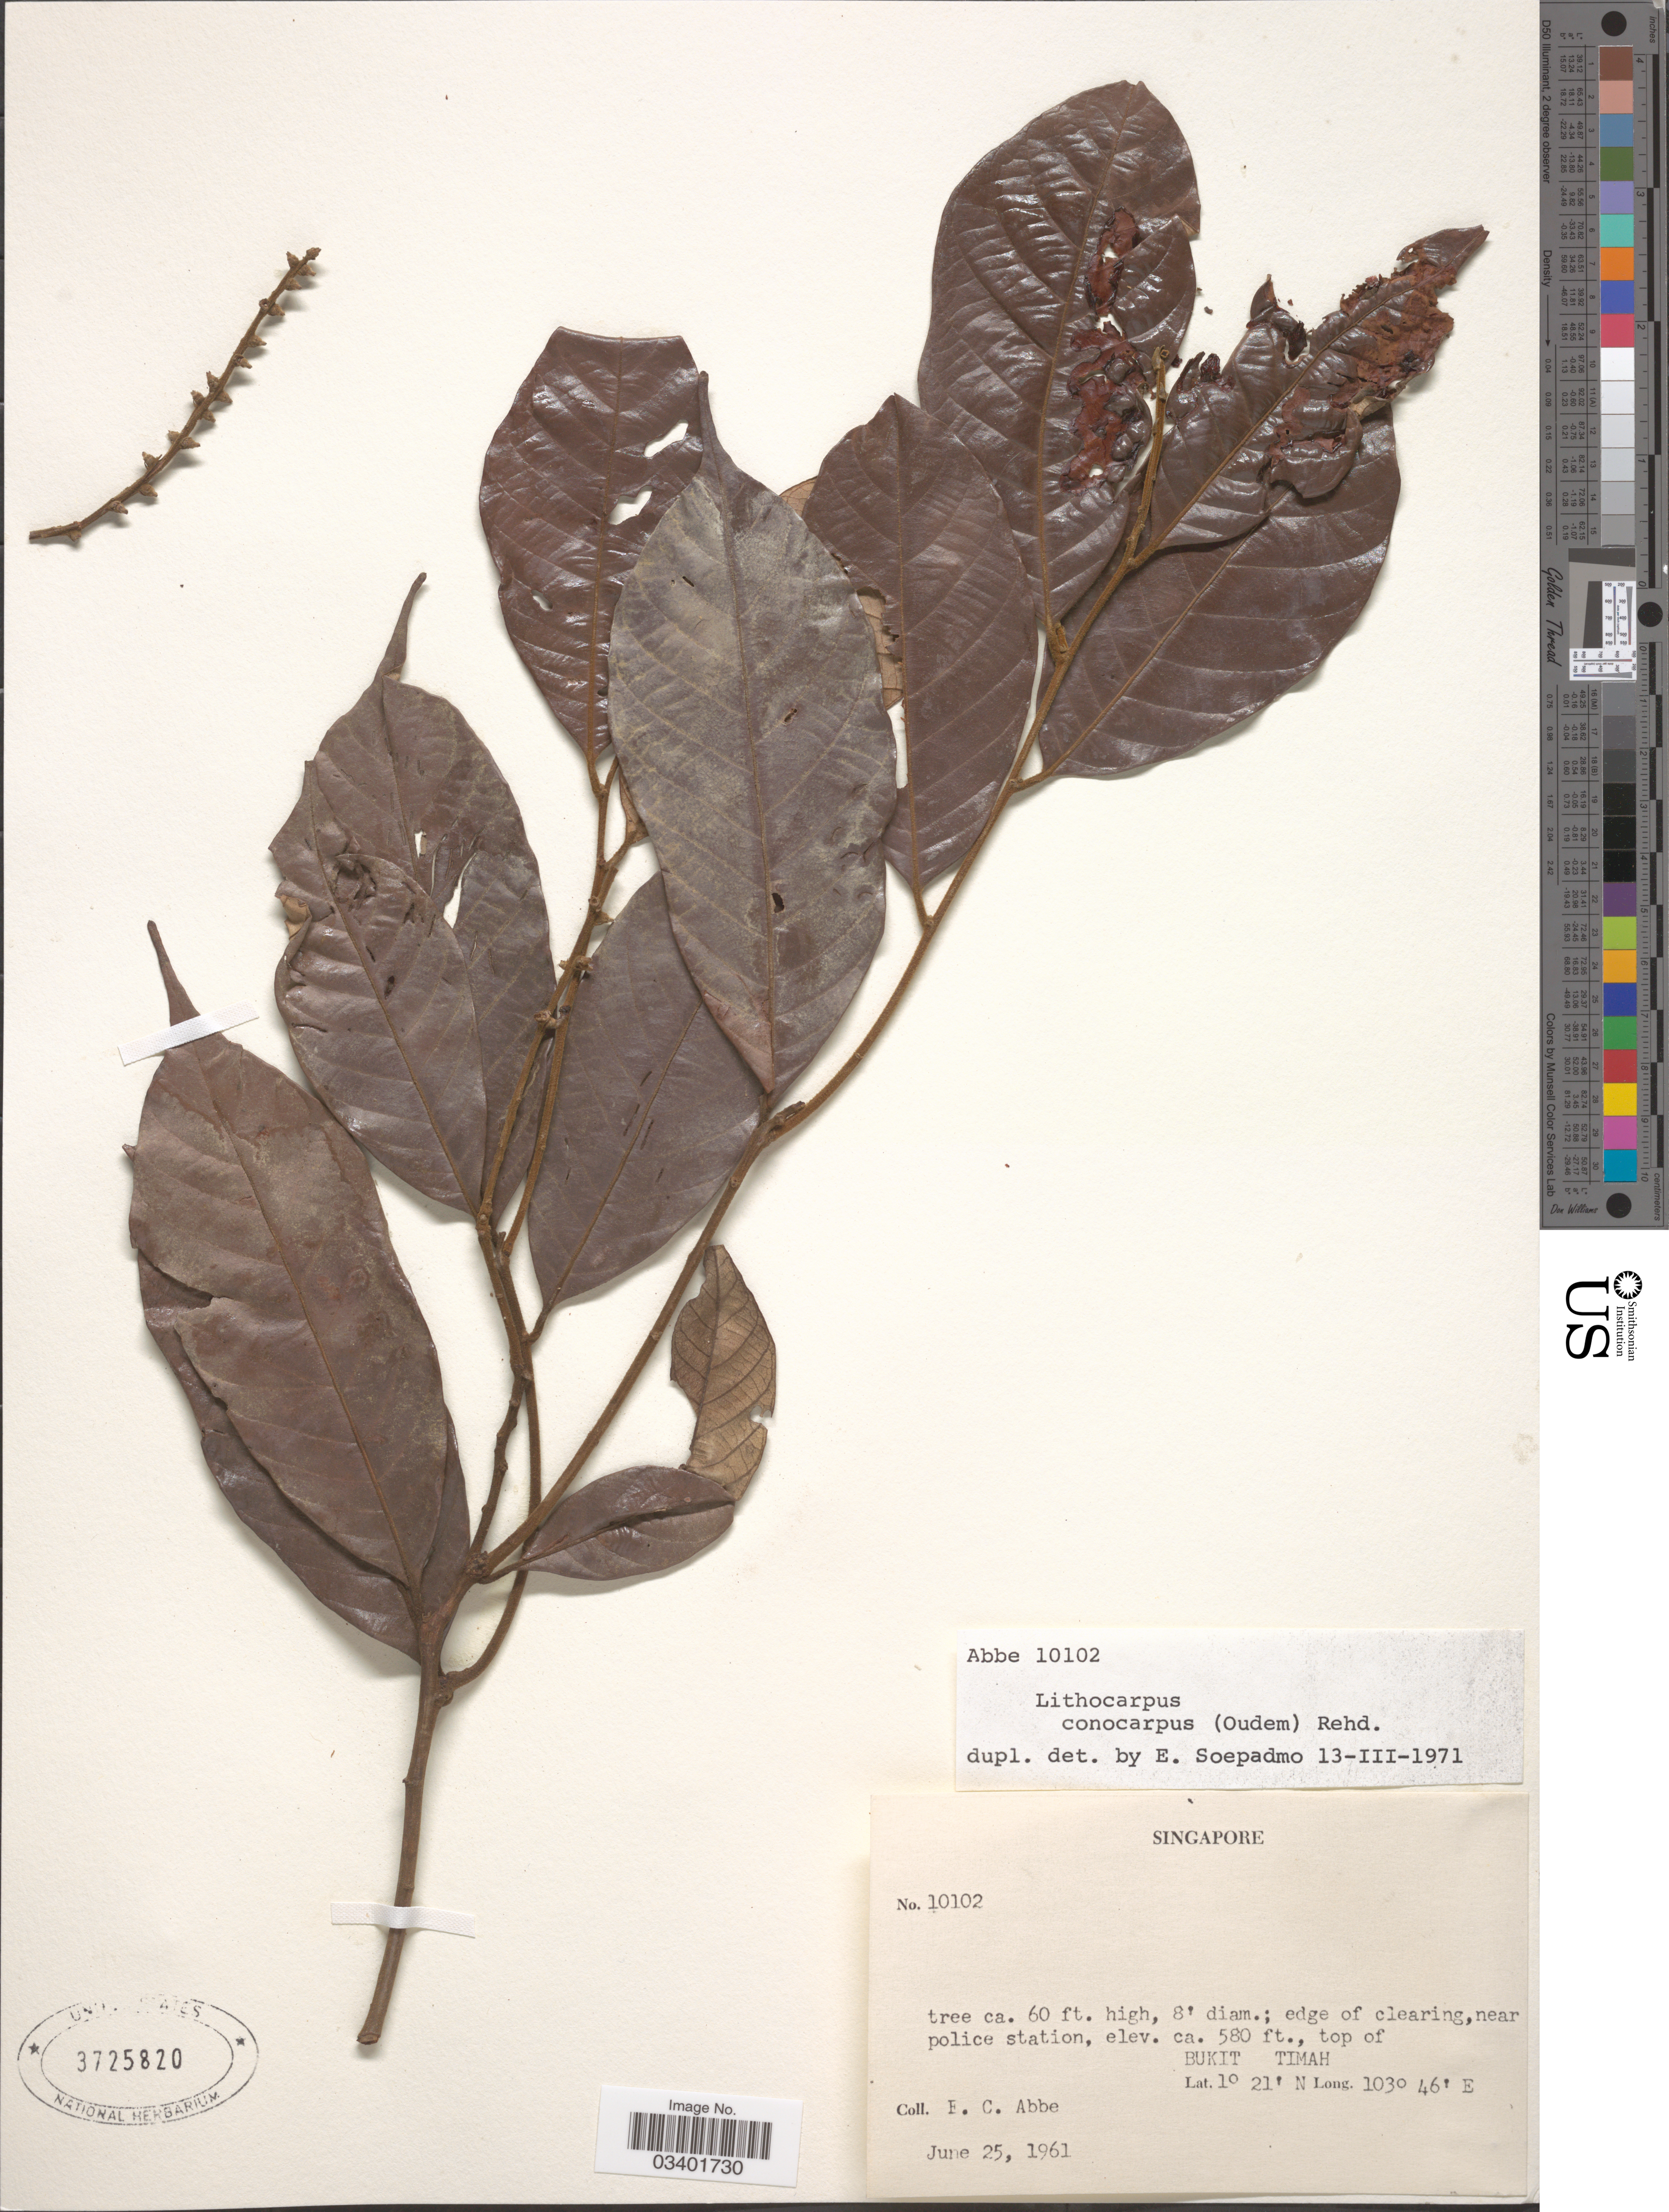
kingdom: Plantae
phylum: Tracheophyta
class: Magnoliopsida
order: Fagales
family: Fagaceae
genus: Lithocarpus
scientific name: Lithocarpus conocarpus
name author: (Oudem.) Rehder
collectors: E. C. Abbe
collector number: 10102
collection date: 1961-06-25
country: Singapore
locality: Edge of clearing, near police station, top of Bukit Timah.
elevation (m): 177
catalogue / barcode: US 3725820